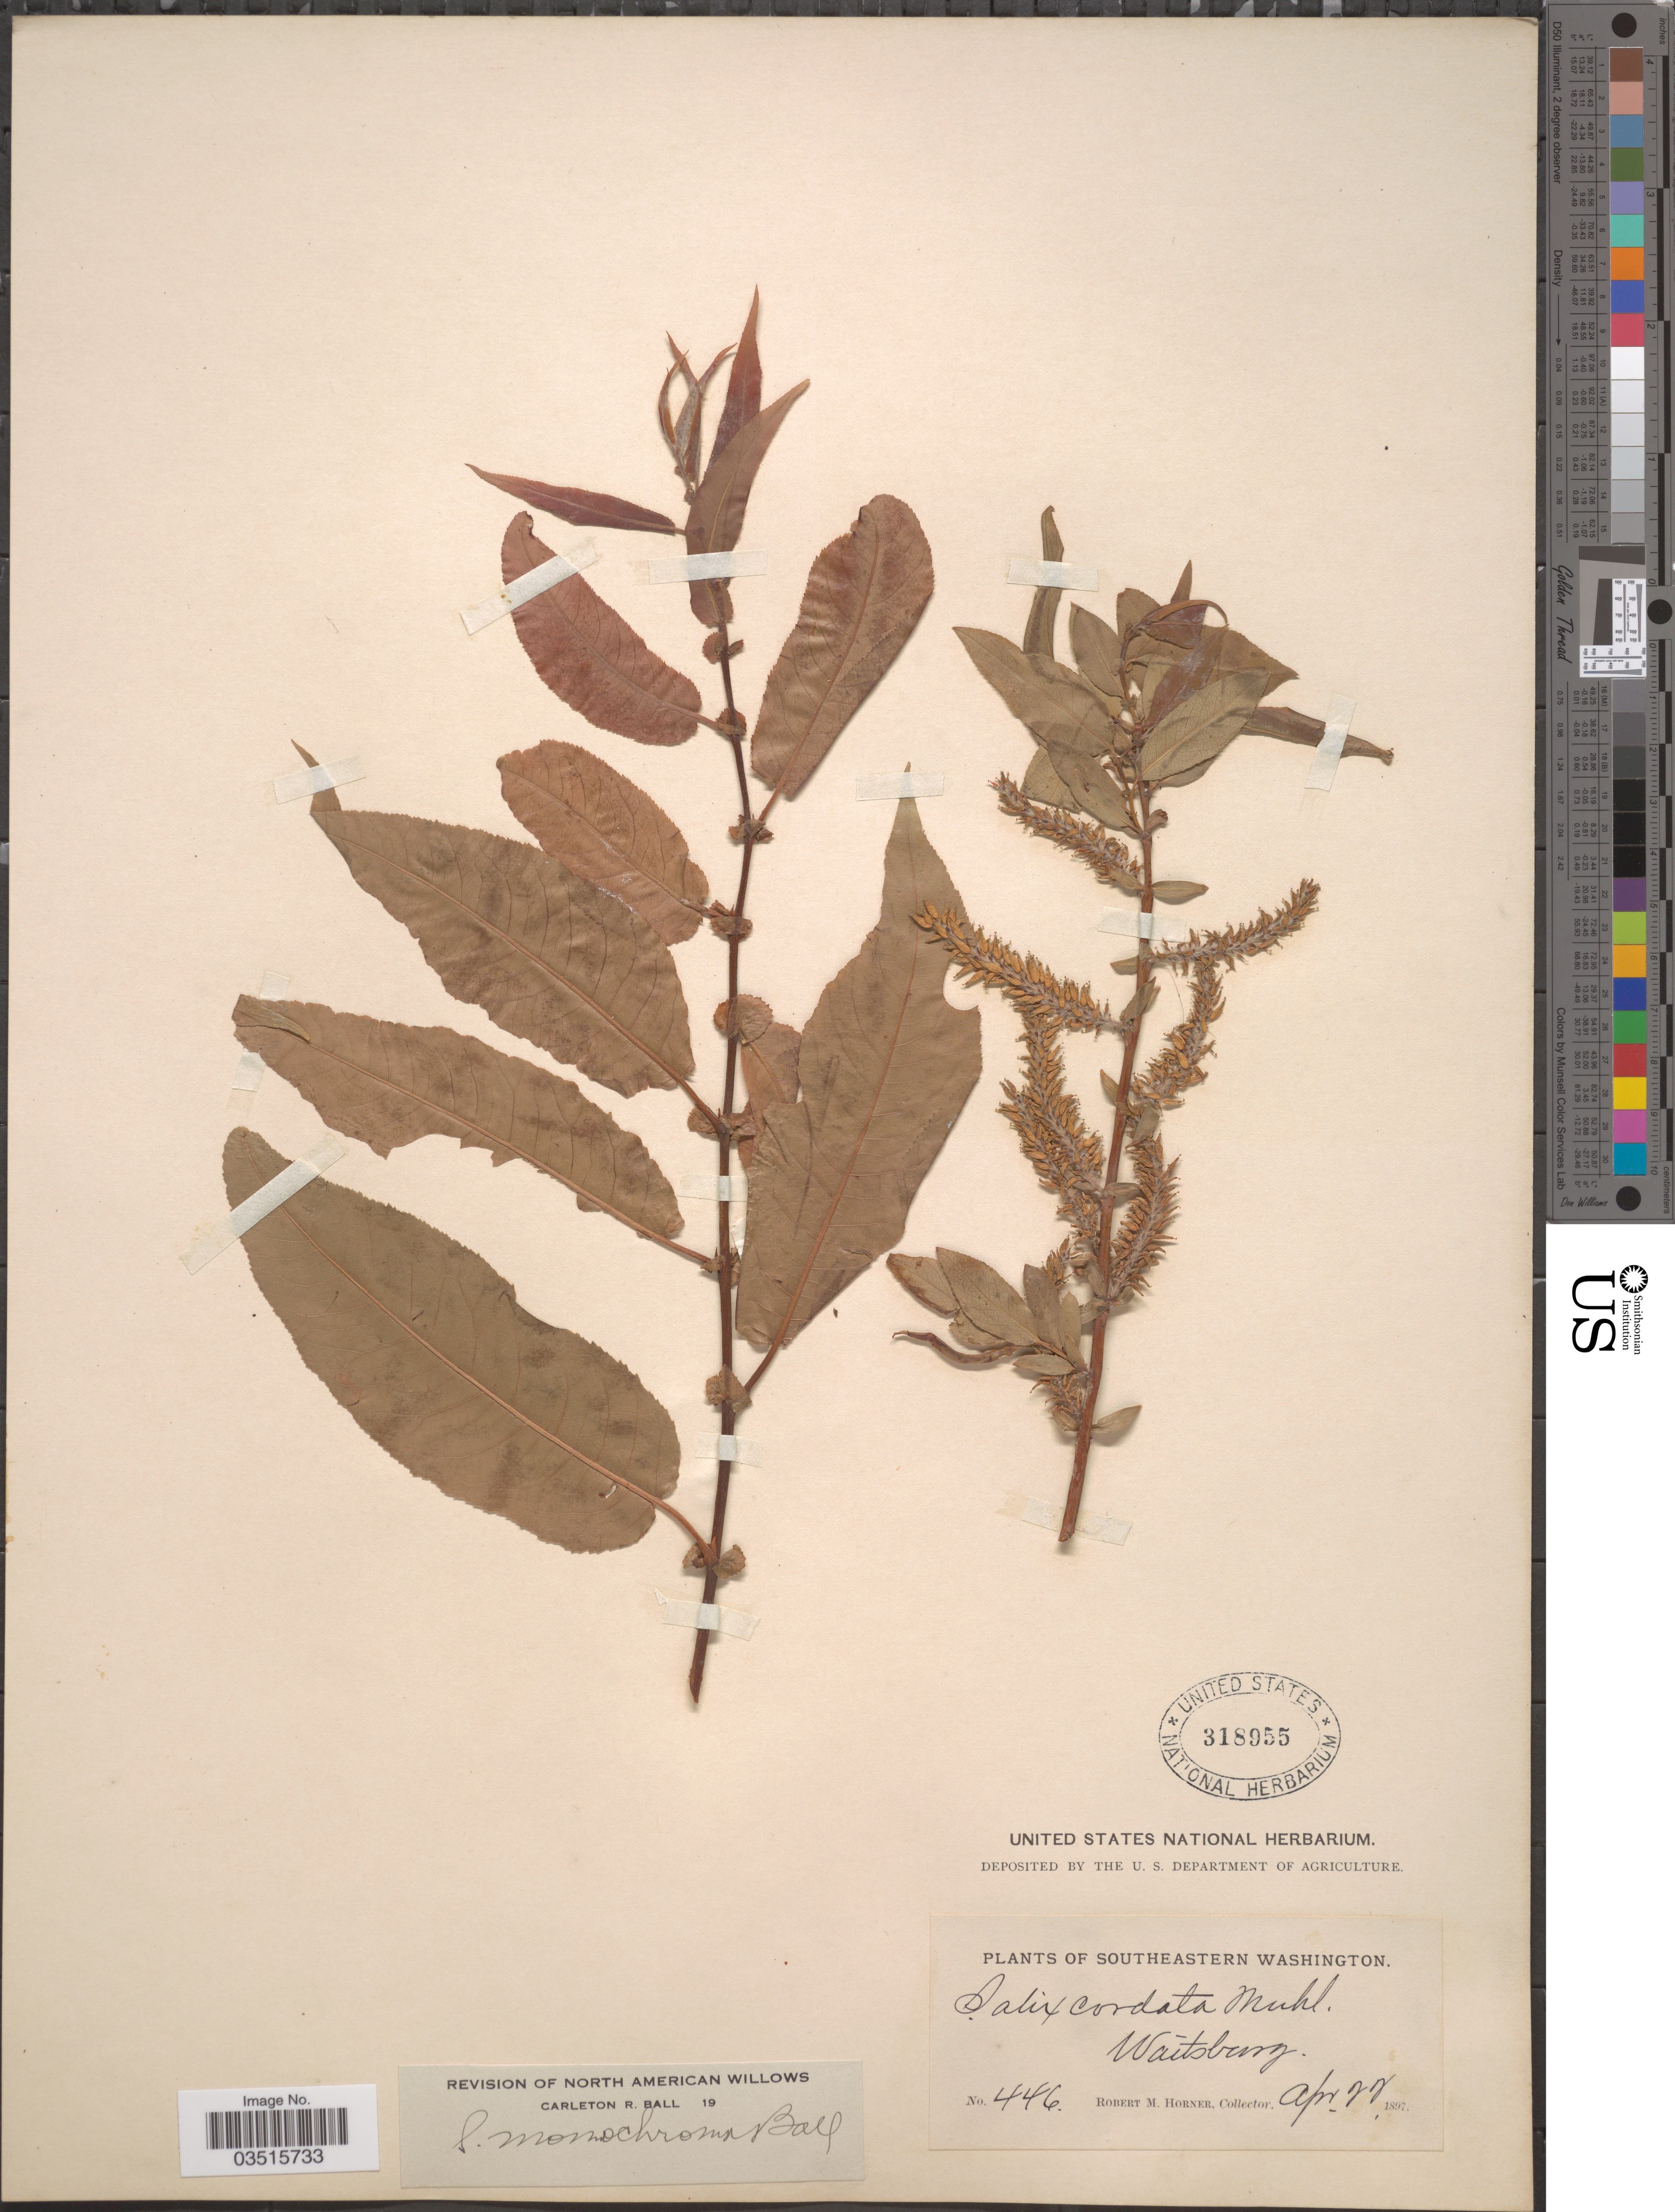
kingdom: Plantae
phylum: Tracheophyta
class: Magnoliopsida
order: Malpighiales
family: Salicaceae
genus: Salix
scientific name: Salix monochroma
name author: C.R. Ball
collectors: R. Horner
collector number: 446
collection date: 1897-04-22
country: United States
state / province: Washington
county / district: Walla Walla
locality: Southeastern Washington. Waitsburg.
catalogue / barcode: US 318955